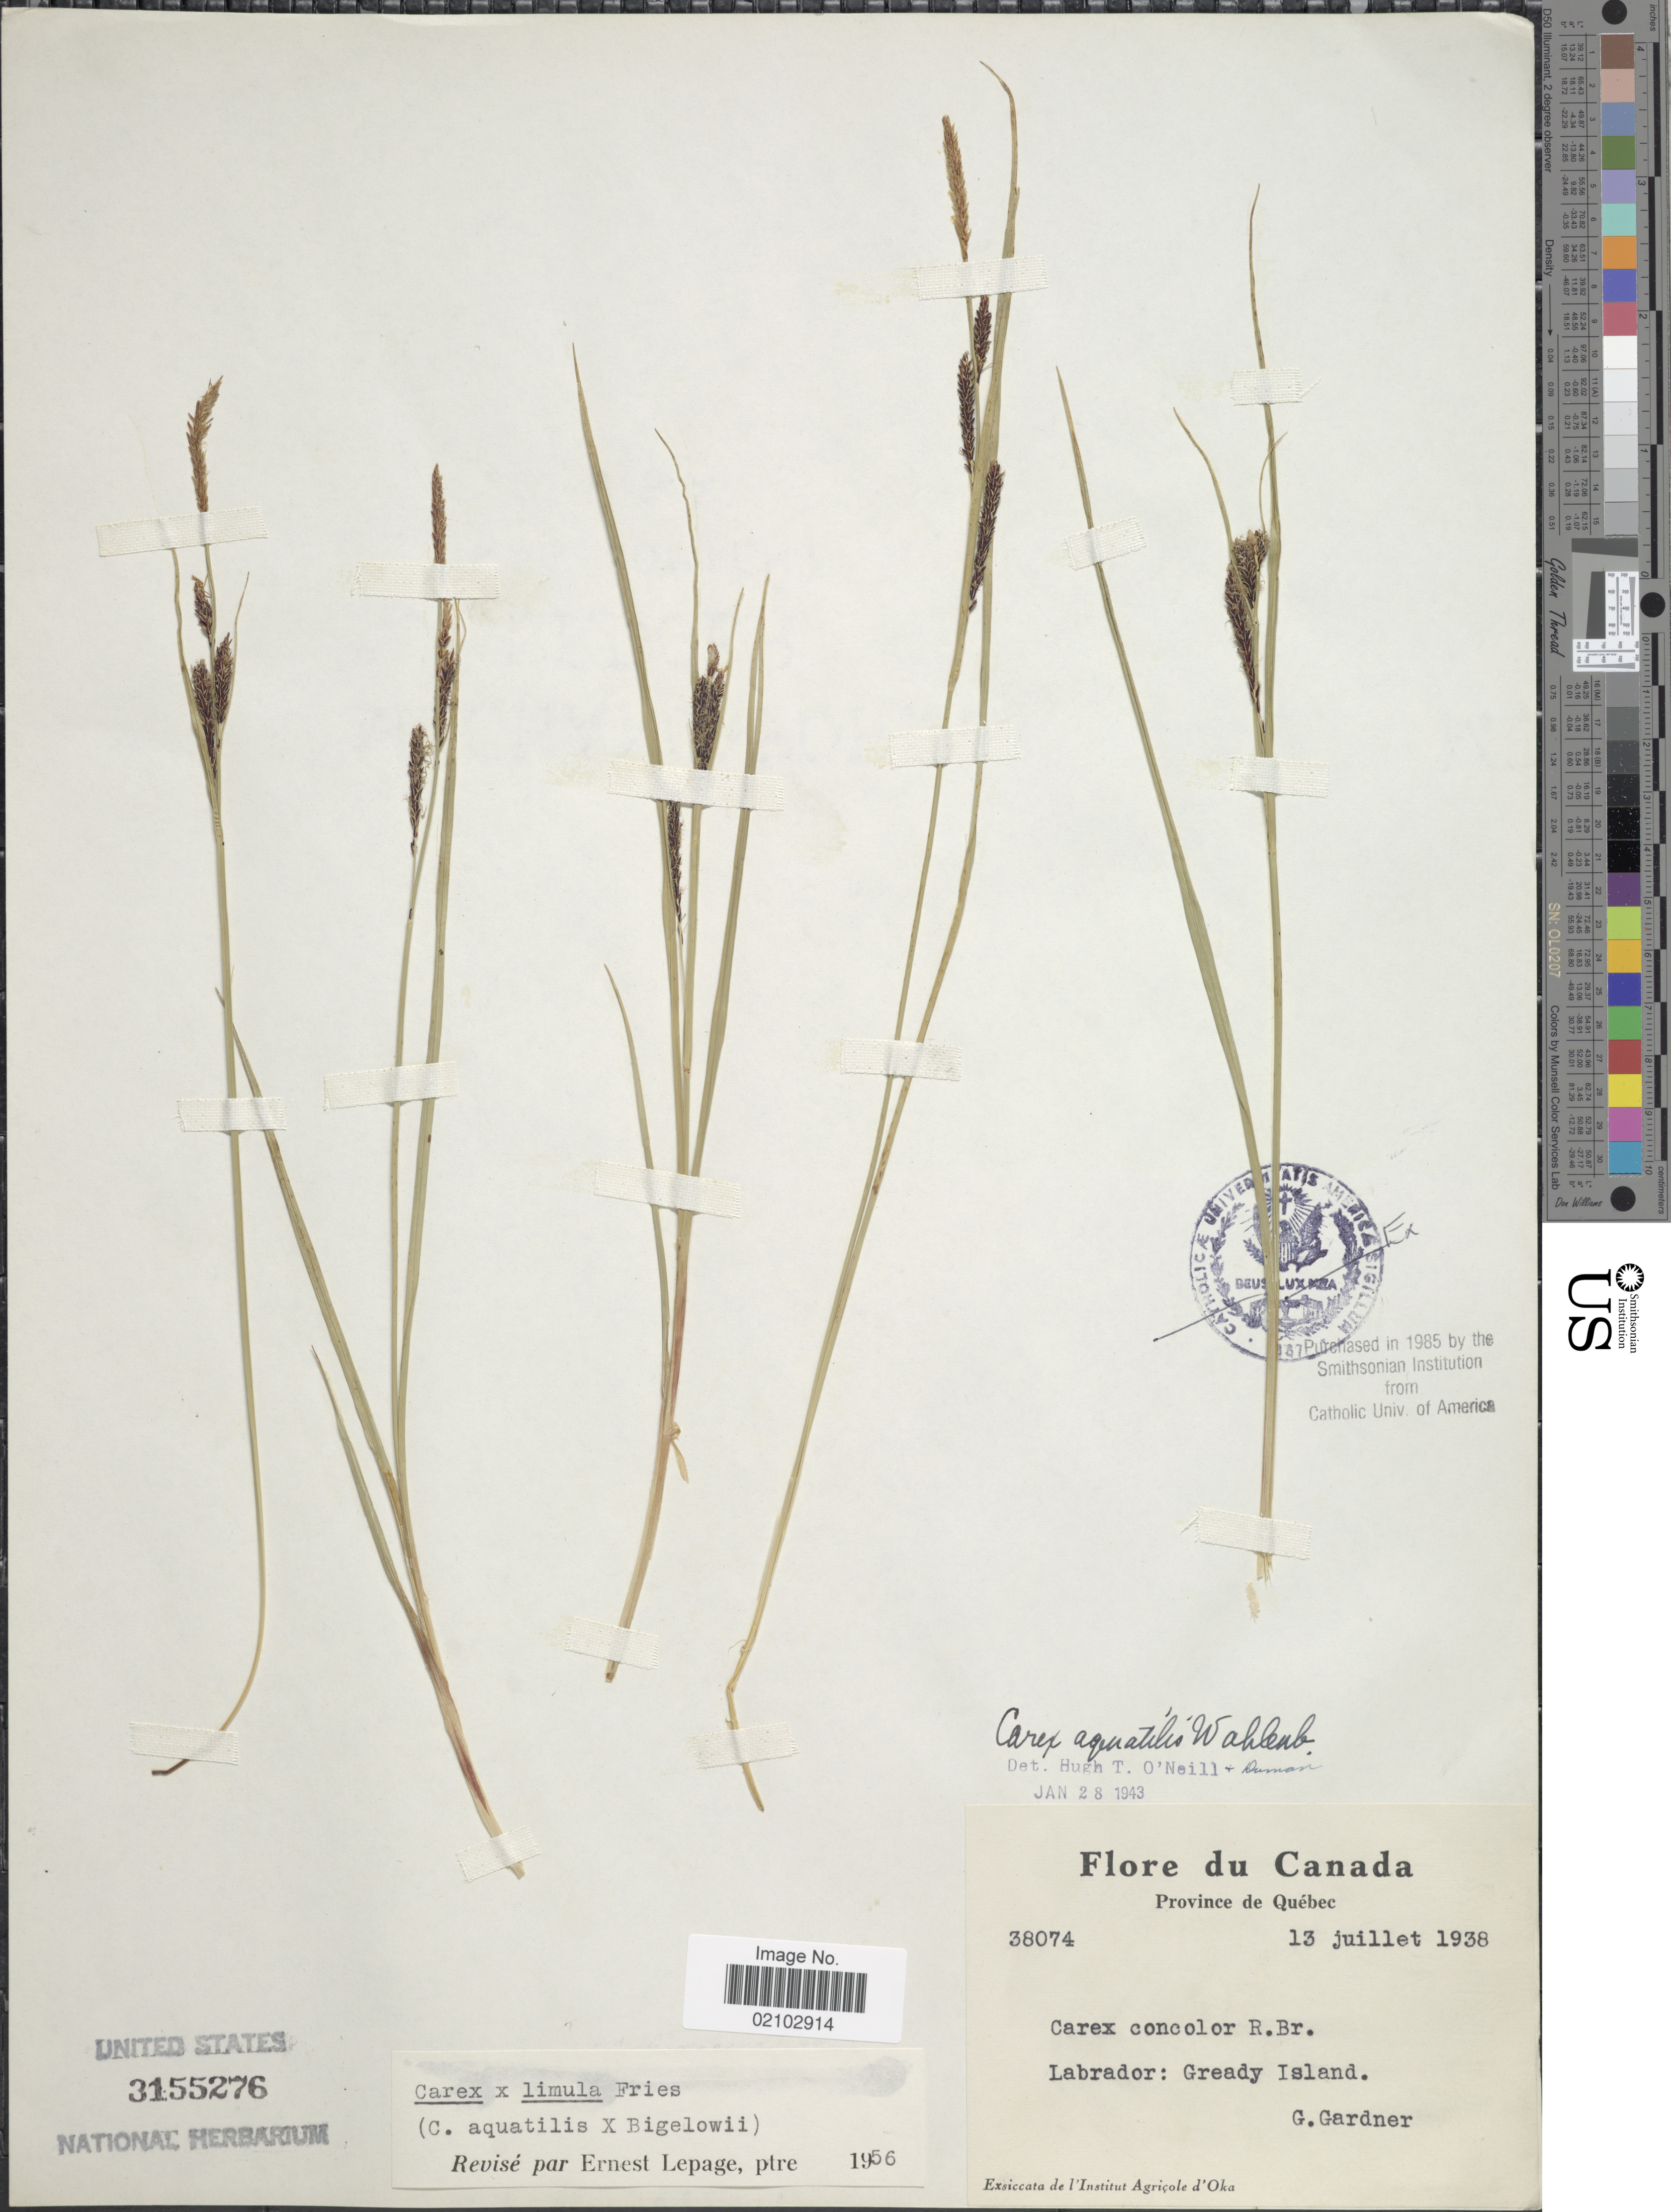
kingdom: Plantae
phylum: Tracheophyta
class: Liliopsida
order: Poales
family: Cyperaceae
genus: Carex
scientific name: Carex aquatilis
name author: Wahlenb.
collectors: G. Gardner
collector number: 38074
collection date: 1938-07-13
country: Canada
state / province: Newfoundland and Labrador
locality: Labrador: Gready Island, Province of Quebec [unsure placement].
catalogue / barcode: US 3155276